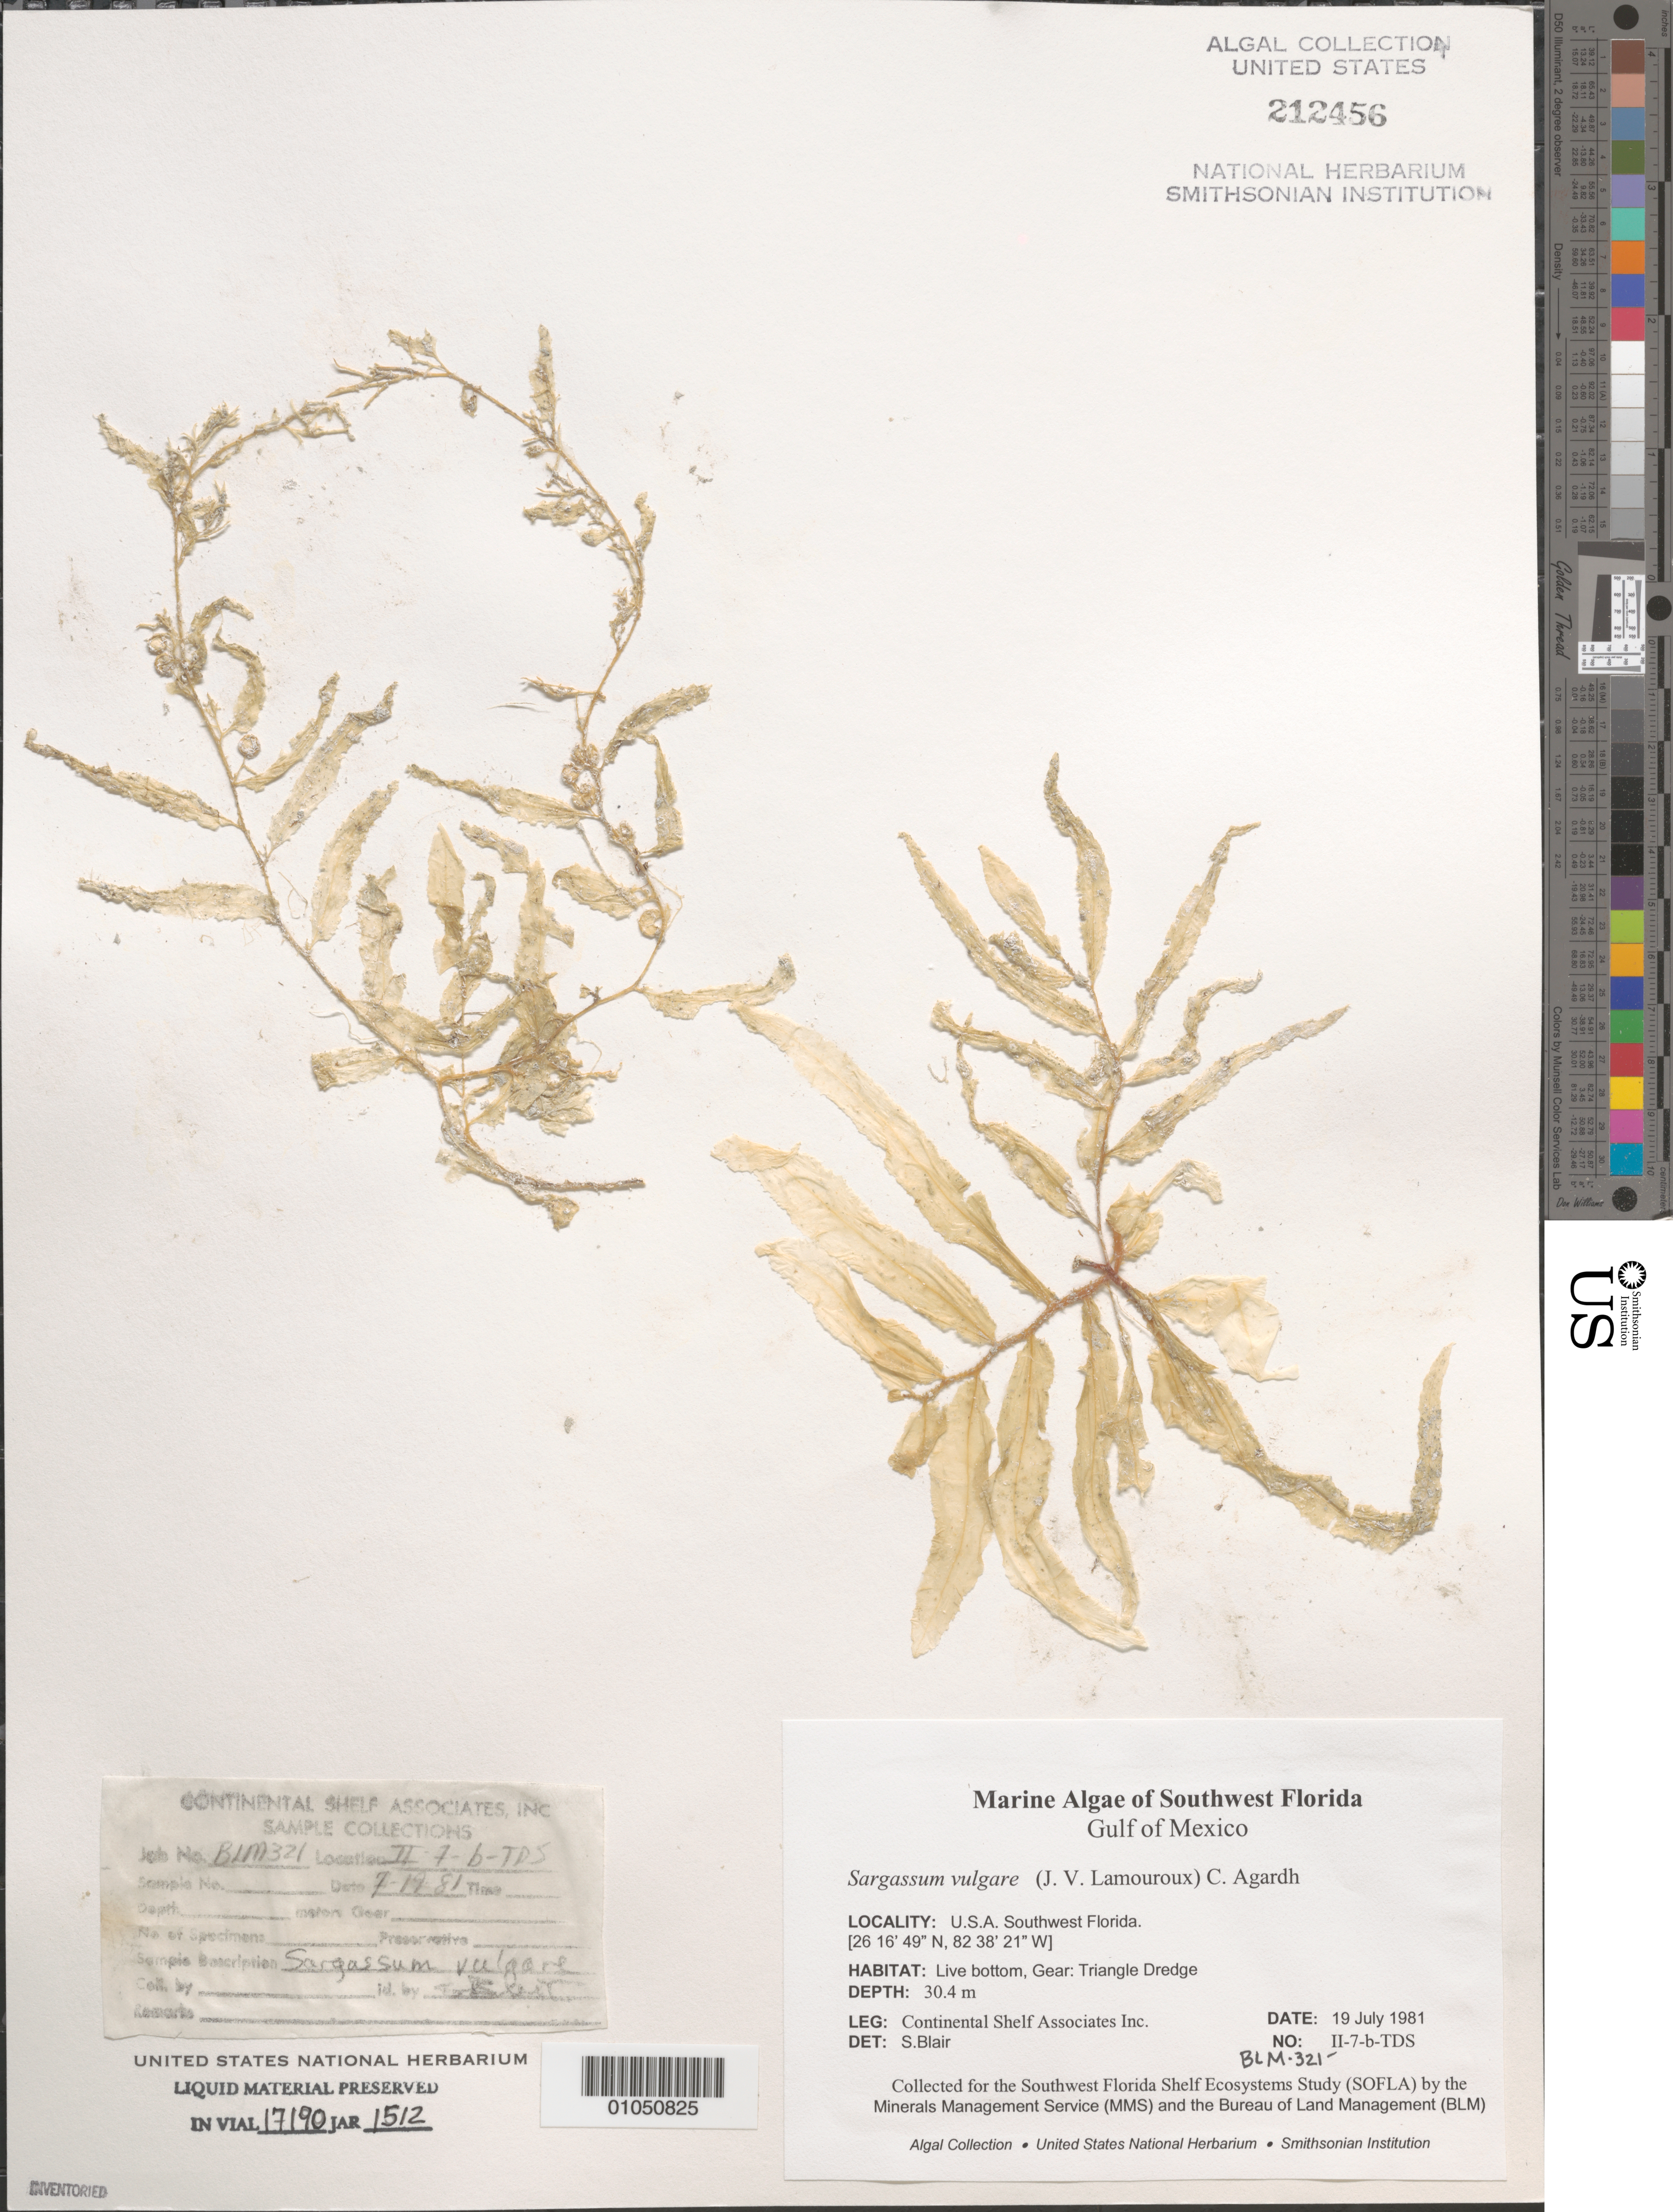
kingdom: Chromista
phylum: Ochrophyta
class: Phaeophyceae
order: Fucales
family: Sargassaceae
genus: Sargassum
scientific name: Sargassum vulgare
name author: C. Agardh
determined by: Blair, S. M.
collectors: Continental Shelf Associates for the MMS/BLM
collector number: BLM-321-II-7-B-TDS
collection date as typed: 19 Jul 1981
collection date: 1981-07-19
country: United States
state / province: Florida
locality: Gulf of Mexico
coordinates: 26 16'49"N, 82 38'21"W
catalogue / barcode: US 212456